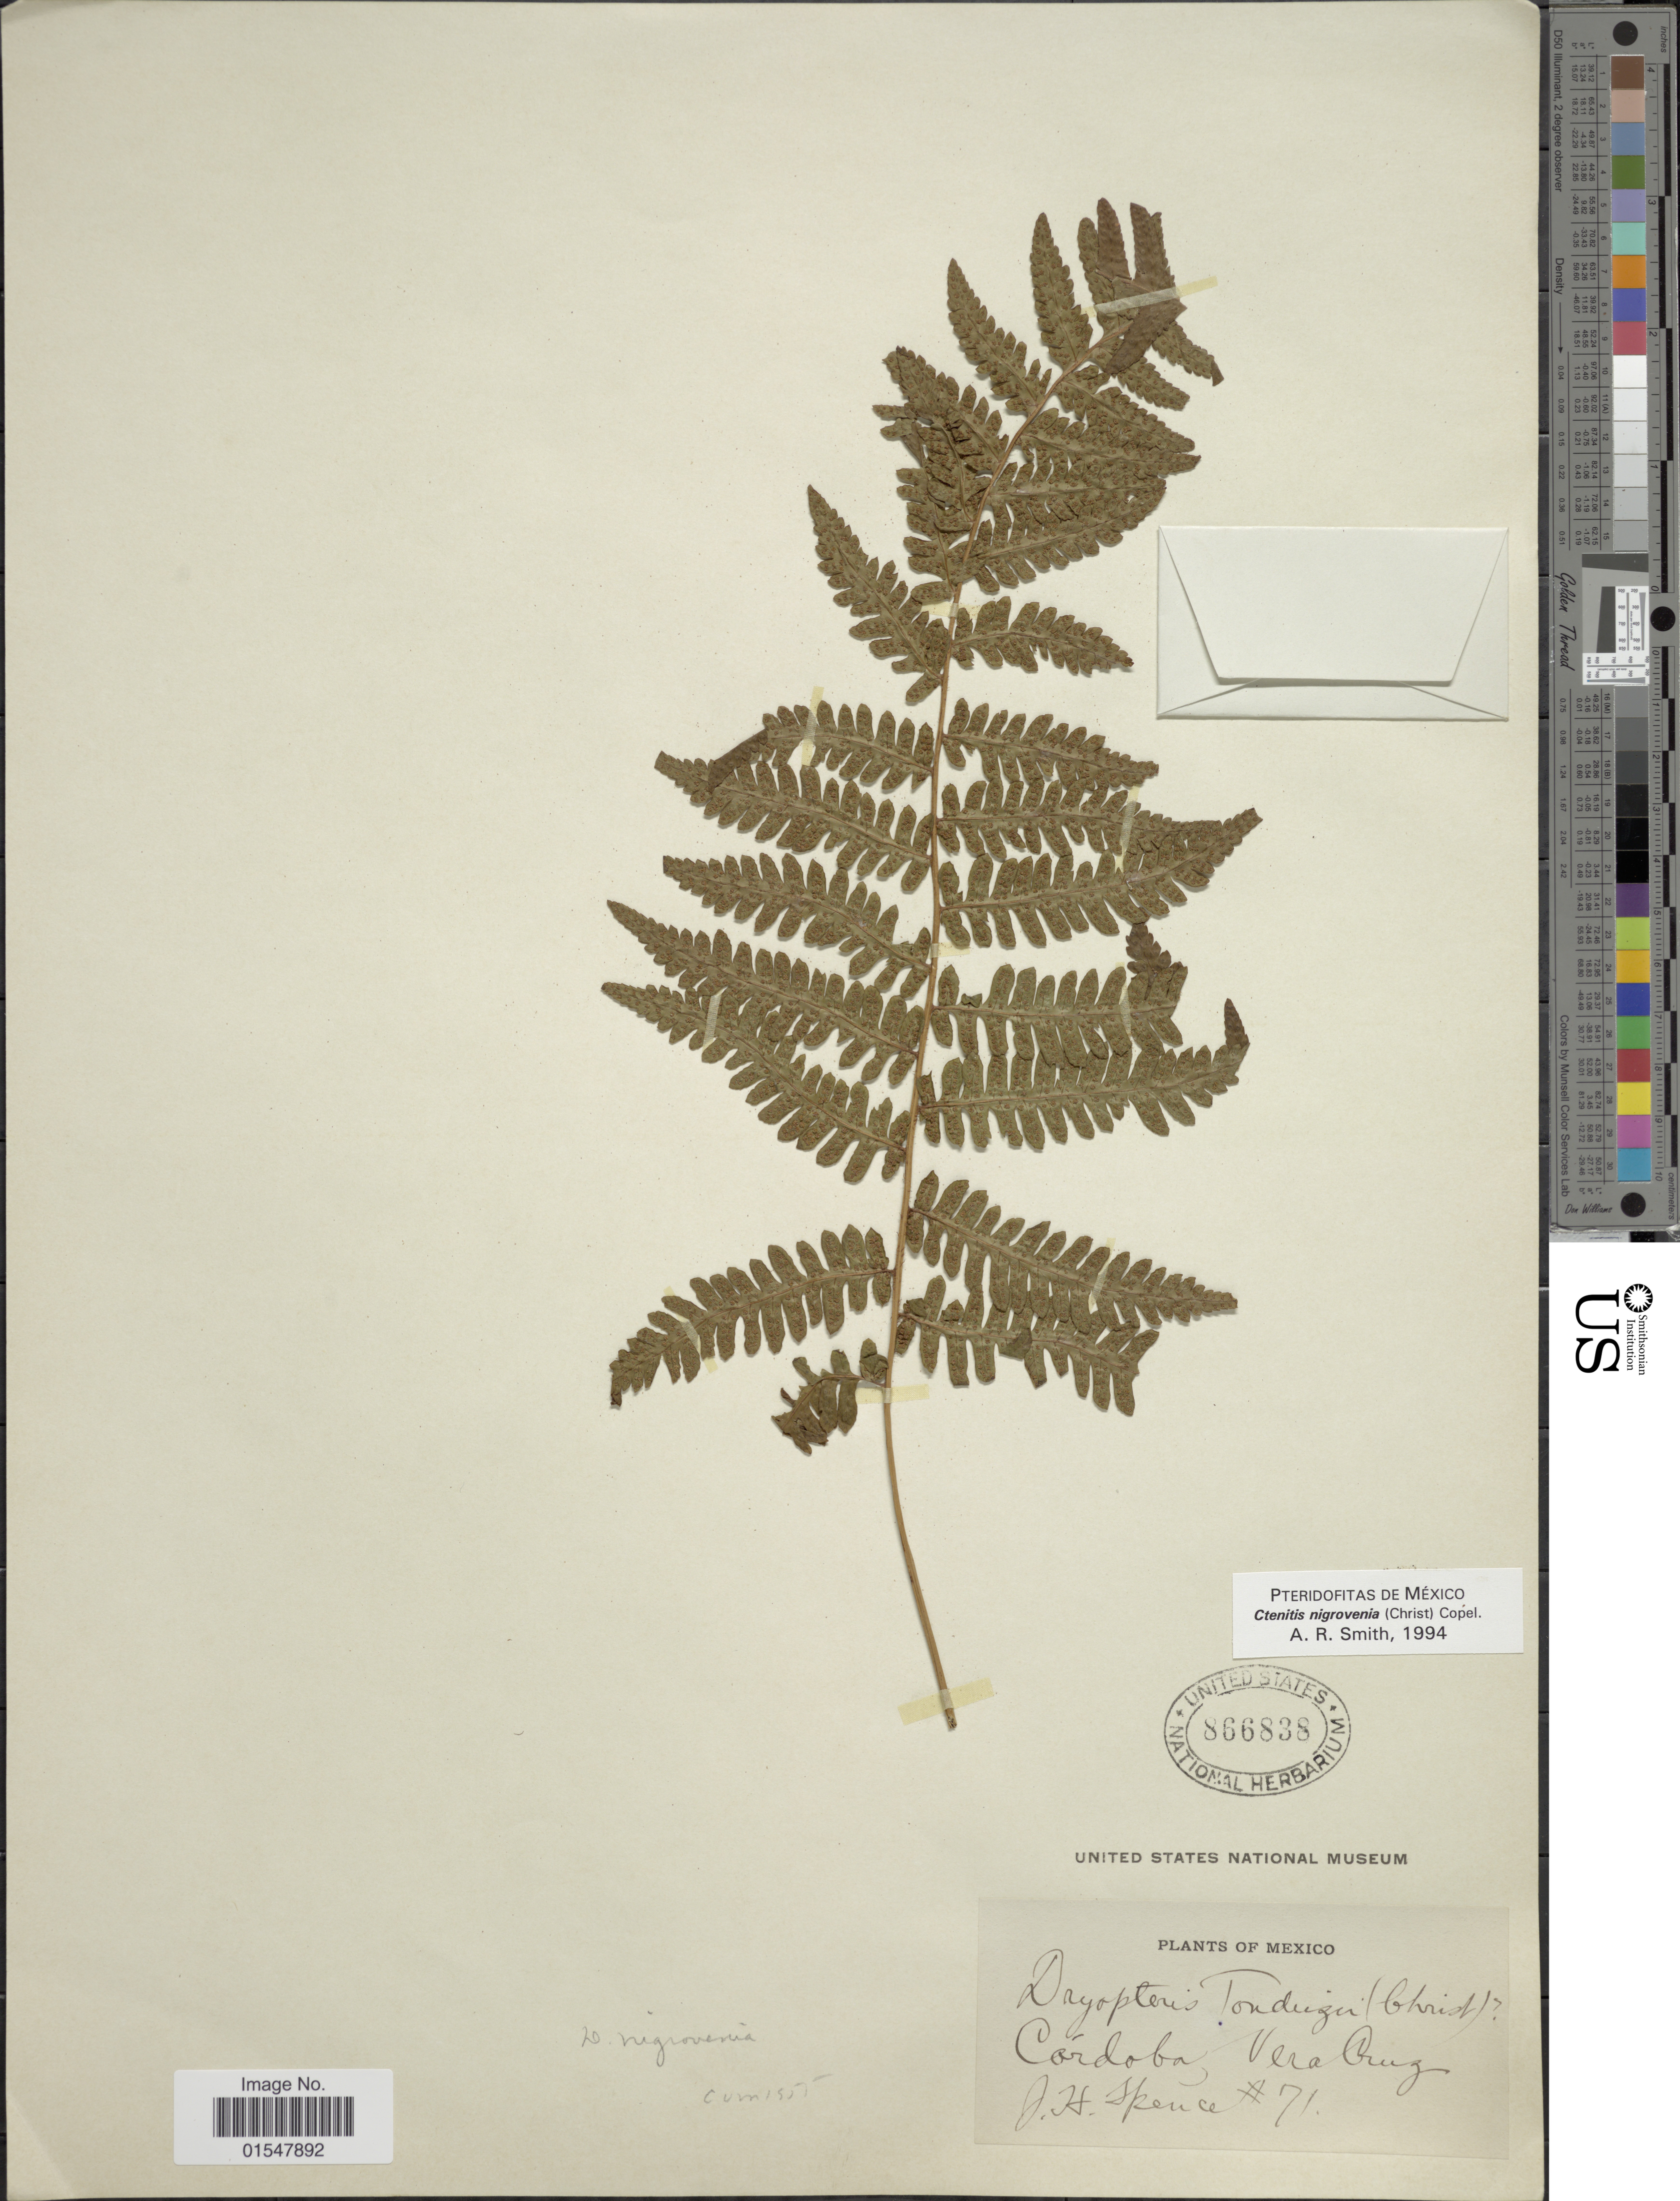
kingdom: Plantae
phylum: Tracheophyta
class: Polypodiopsida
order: Polypodiales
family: Dryopteridaceae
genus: Ctenitis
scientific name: Ctenitis nigrovenia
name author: (Christ) Copel.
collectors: J. Spence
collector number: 71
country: Mexico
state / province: Veracruz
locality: Cordoba, Vera Cruz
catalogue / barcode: US 866838